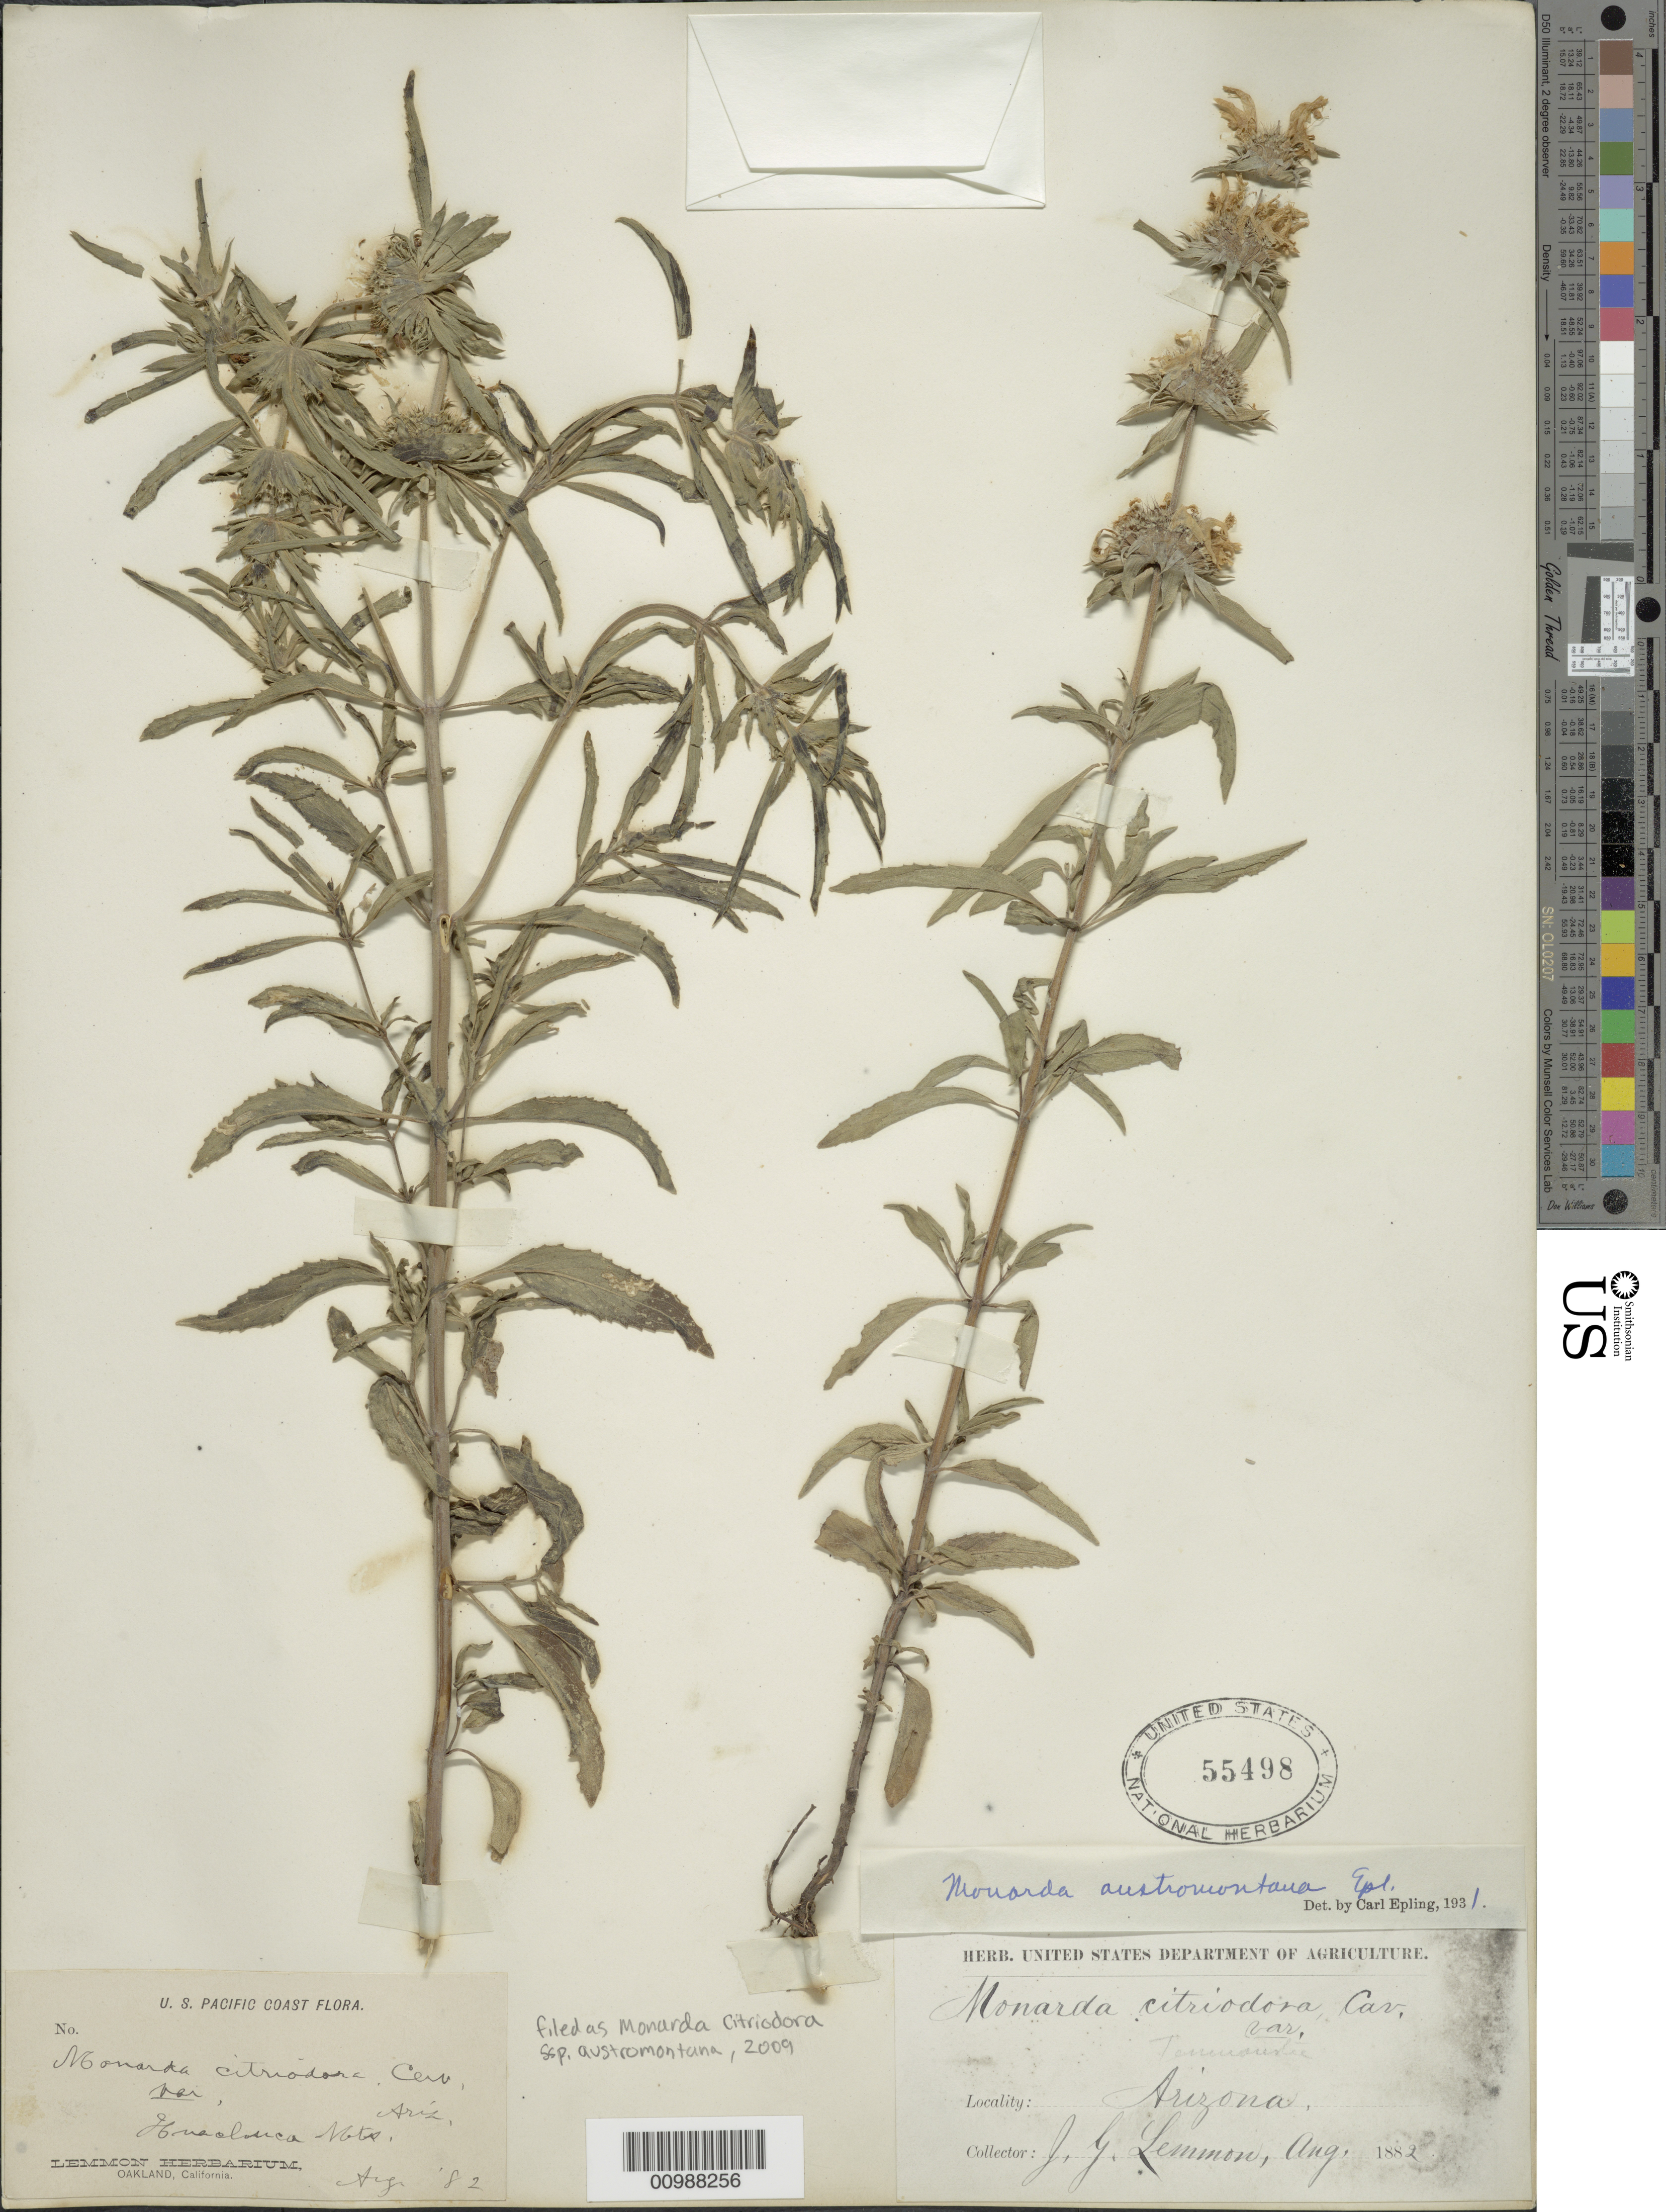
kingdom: Plantae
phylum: Tracheophyta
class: Magnoliopsida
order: Lamiales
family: Lamiaceae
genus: Monarda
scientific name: Monarda citriodora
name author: Cerv. ex Lag.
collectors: J. G. Lemmon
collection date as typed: Aug 1982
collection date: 1982-08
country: United States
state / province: Arizona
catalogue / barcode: US 55498